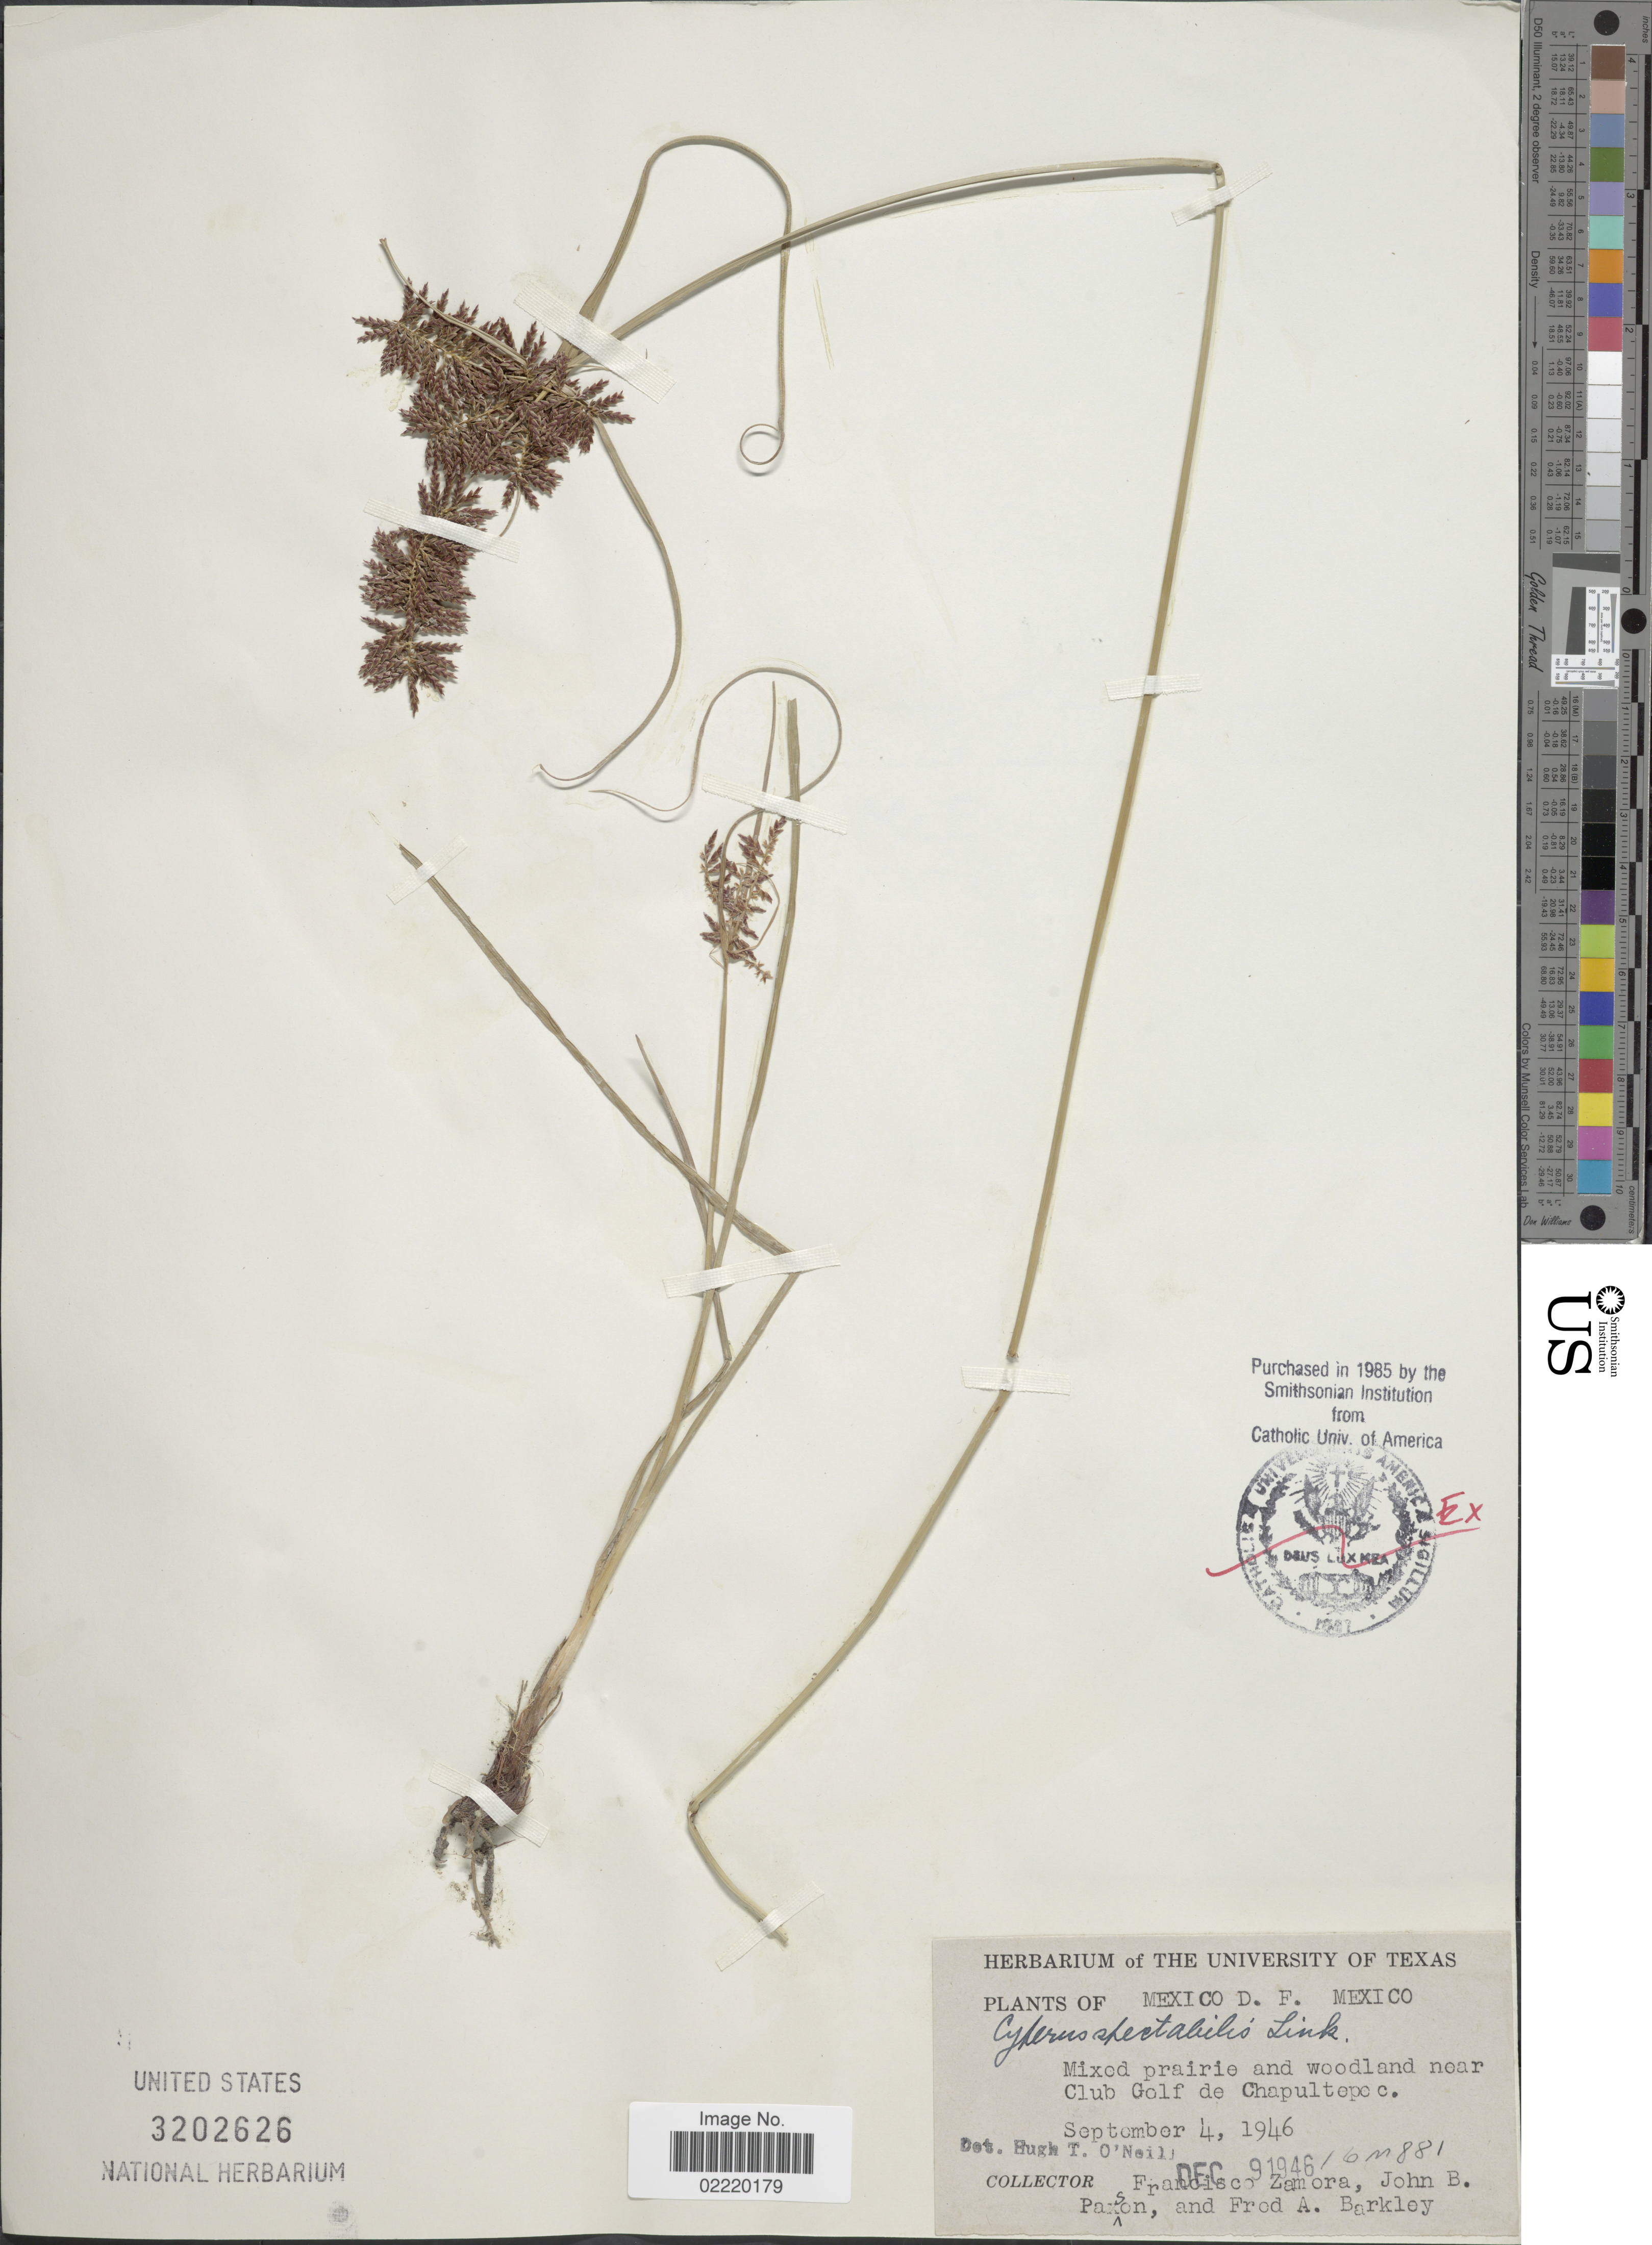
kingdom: Plantae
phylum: Tracheophyta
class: Liliopsida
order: Poales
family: Cyperaceae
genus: Cyperus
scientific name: Cyperus spectabilis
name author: Link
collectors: F. Zamora, J. B. Paxson & F. A. Barkley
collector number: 16M881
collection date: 1946-09-04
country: Mexico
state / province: Distrito Federal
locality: Mixed prairie and woodland near Club Golf de Chapultepec.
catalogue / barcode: US 3202626